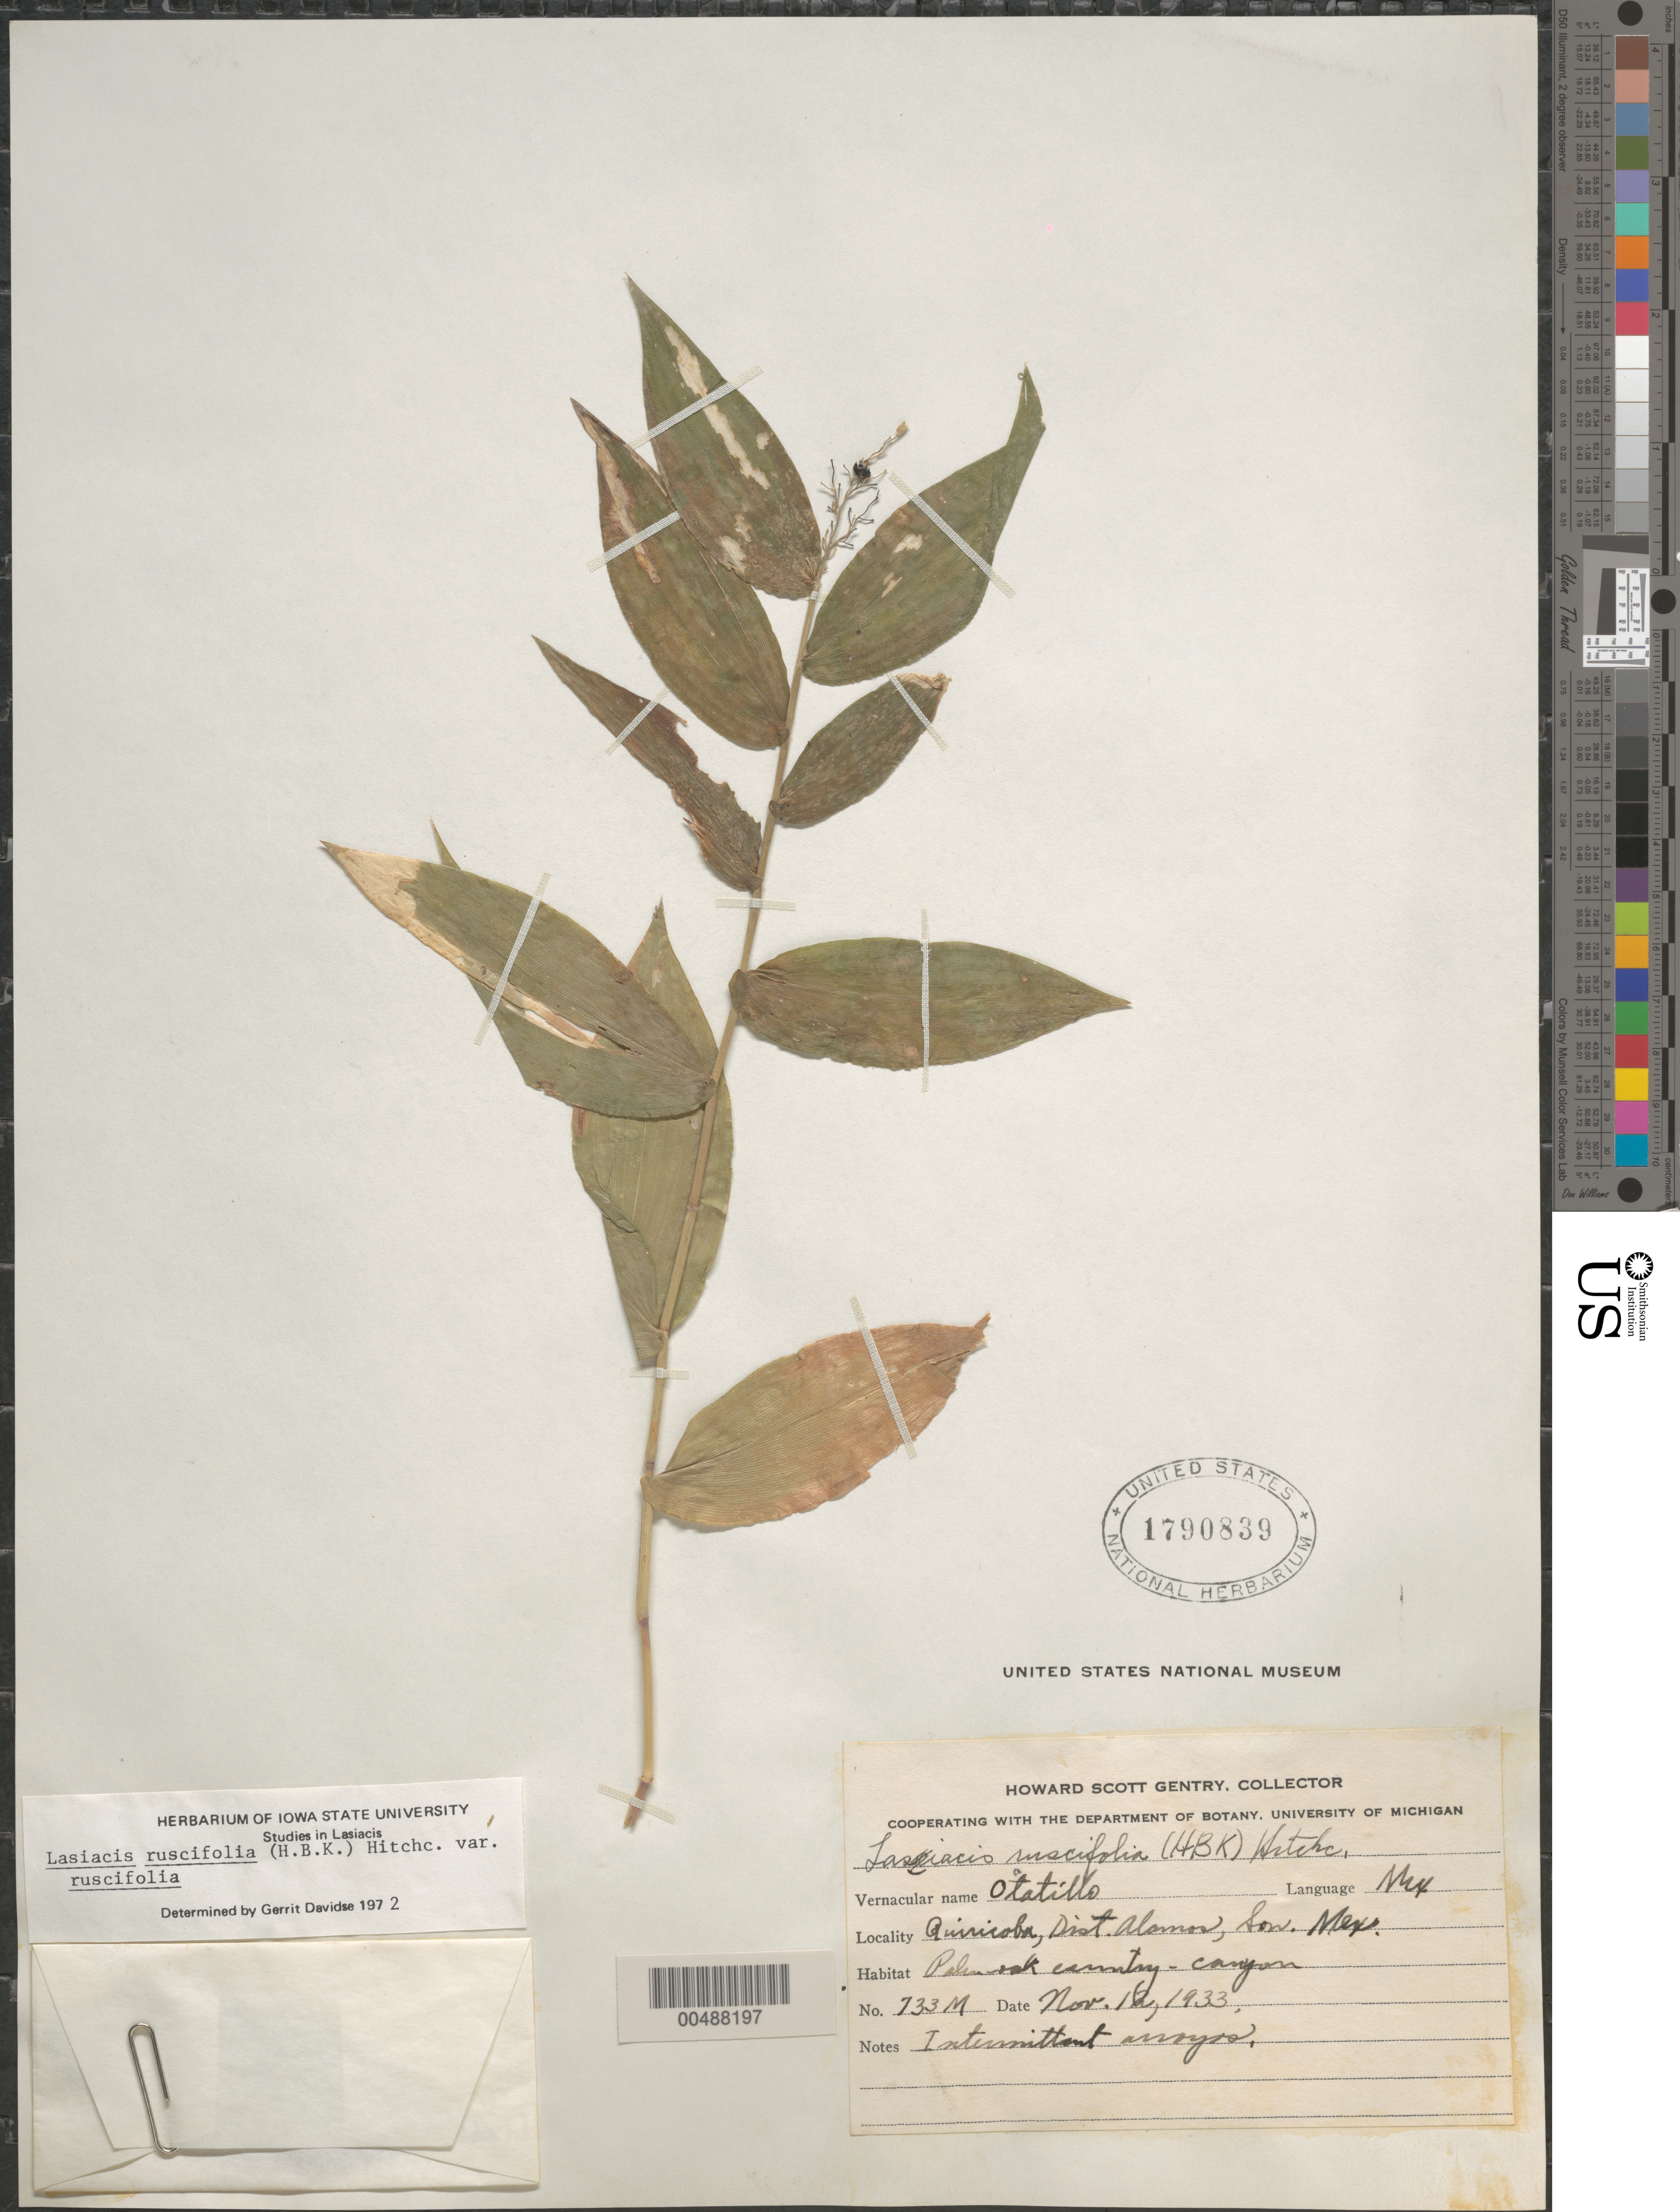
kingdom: Plantae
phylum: Tracheophyta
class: Liliopsida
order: Poales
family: Poaceae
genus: Lasiacis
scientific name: Lasiacis ruscifolia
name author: (Kunth) Hitchc.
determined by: Davidse, Gerrit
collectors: H. S. Gentry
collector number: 733M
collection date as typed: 12 Nov 1933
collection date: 1933-11-12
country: Mexico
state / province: Sonora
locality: Quiricoba, Dist Alamos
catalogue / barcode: US 1790839